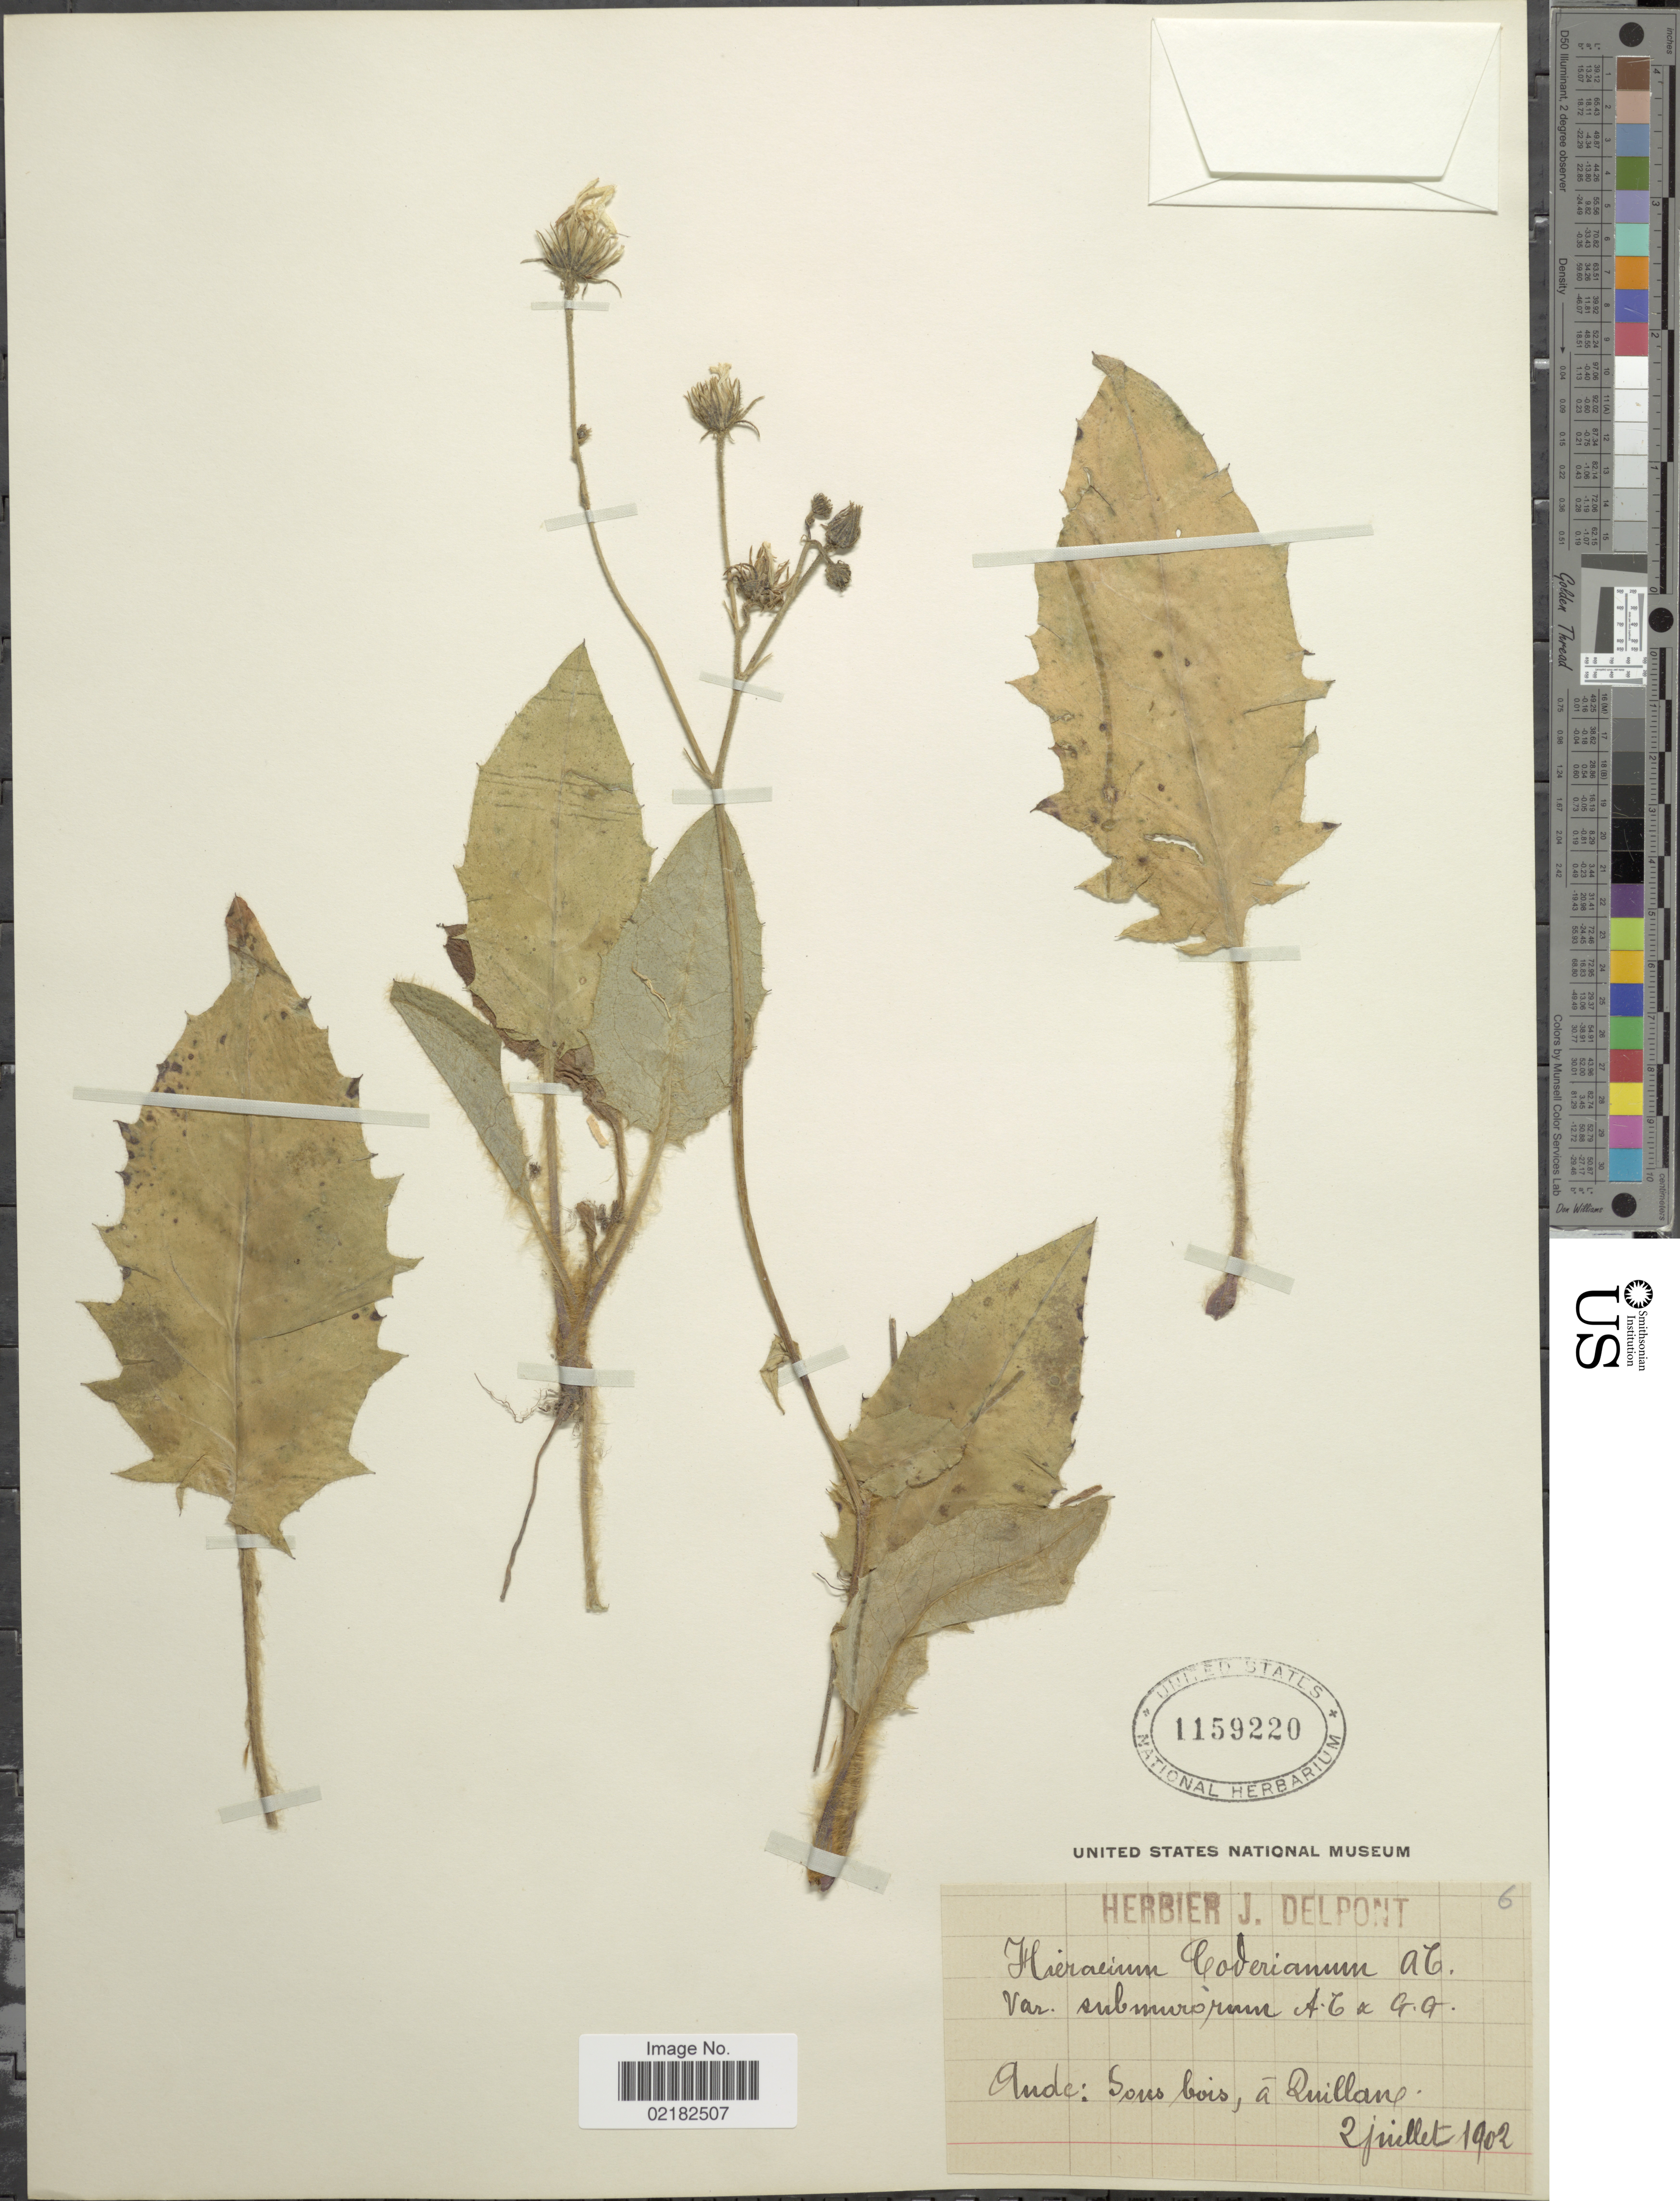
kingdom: Plantae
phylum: Tracheophyta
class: Magnoliopsida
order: Asterales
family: Asteraceae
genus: Hieracium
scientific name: Hieracium solidagineum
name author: Fr.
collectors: ex herb. J. Delpont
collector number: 6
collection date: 1902-07-02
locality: Aude [interpreted], sous bois, a Quillane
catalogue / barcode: US 1159220